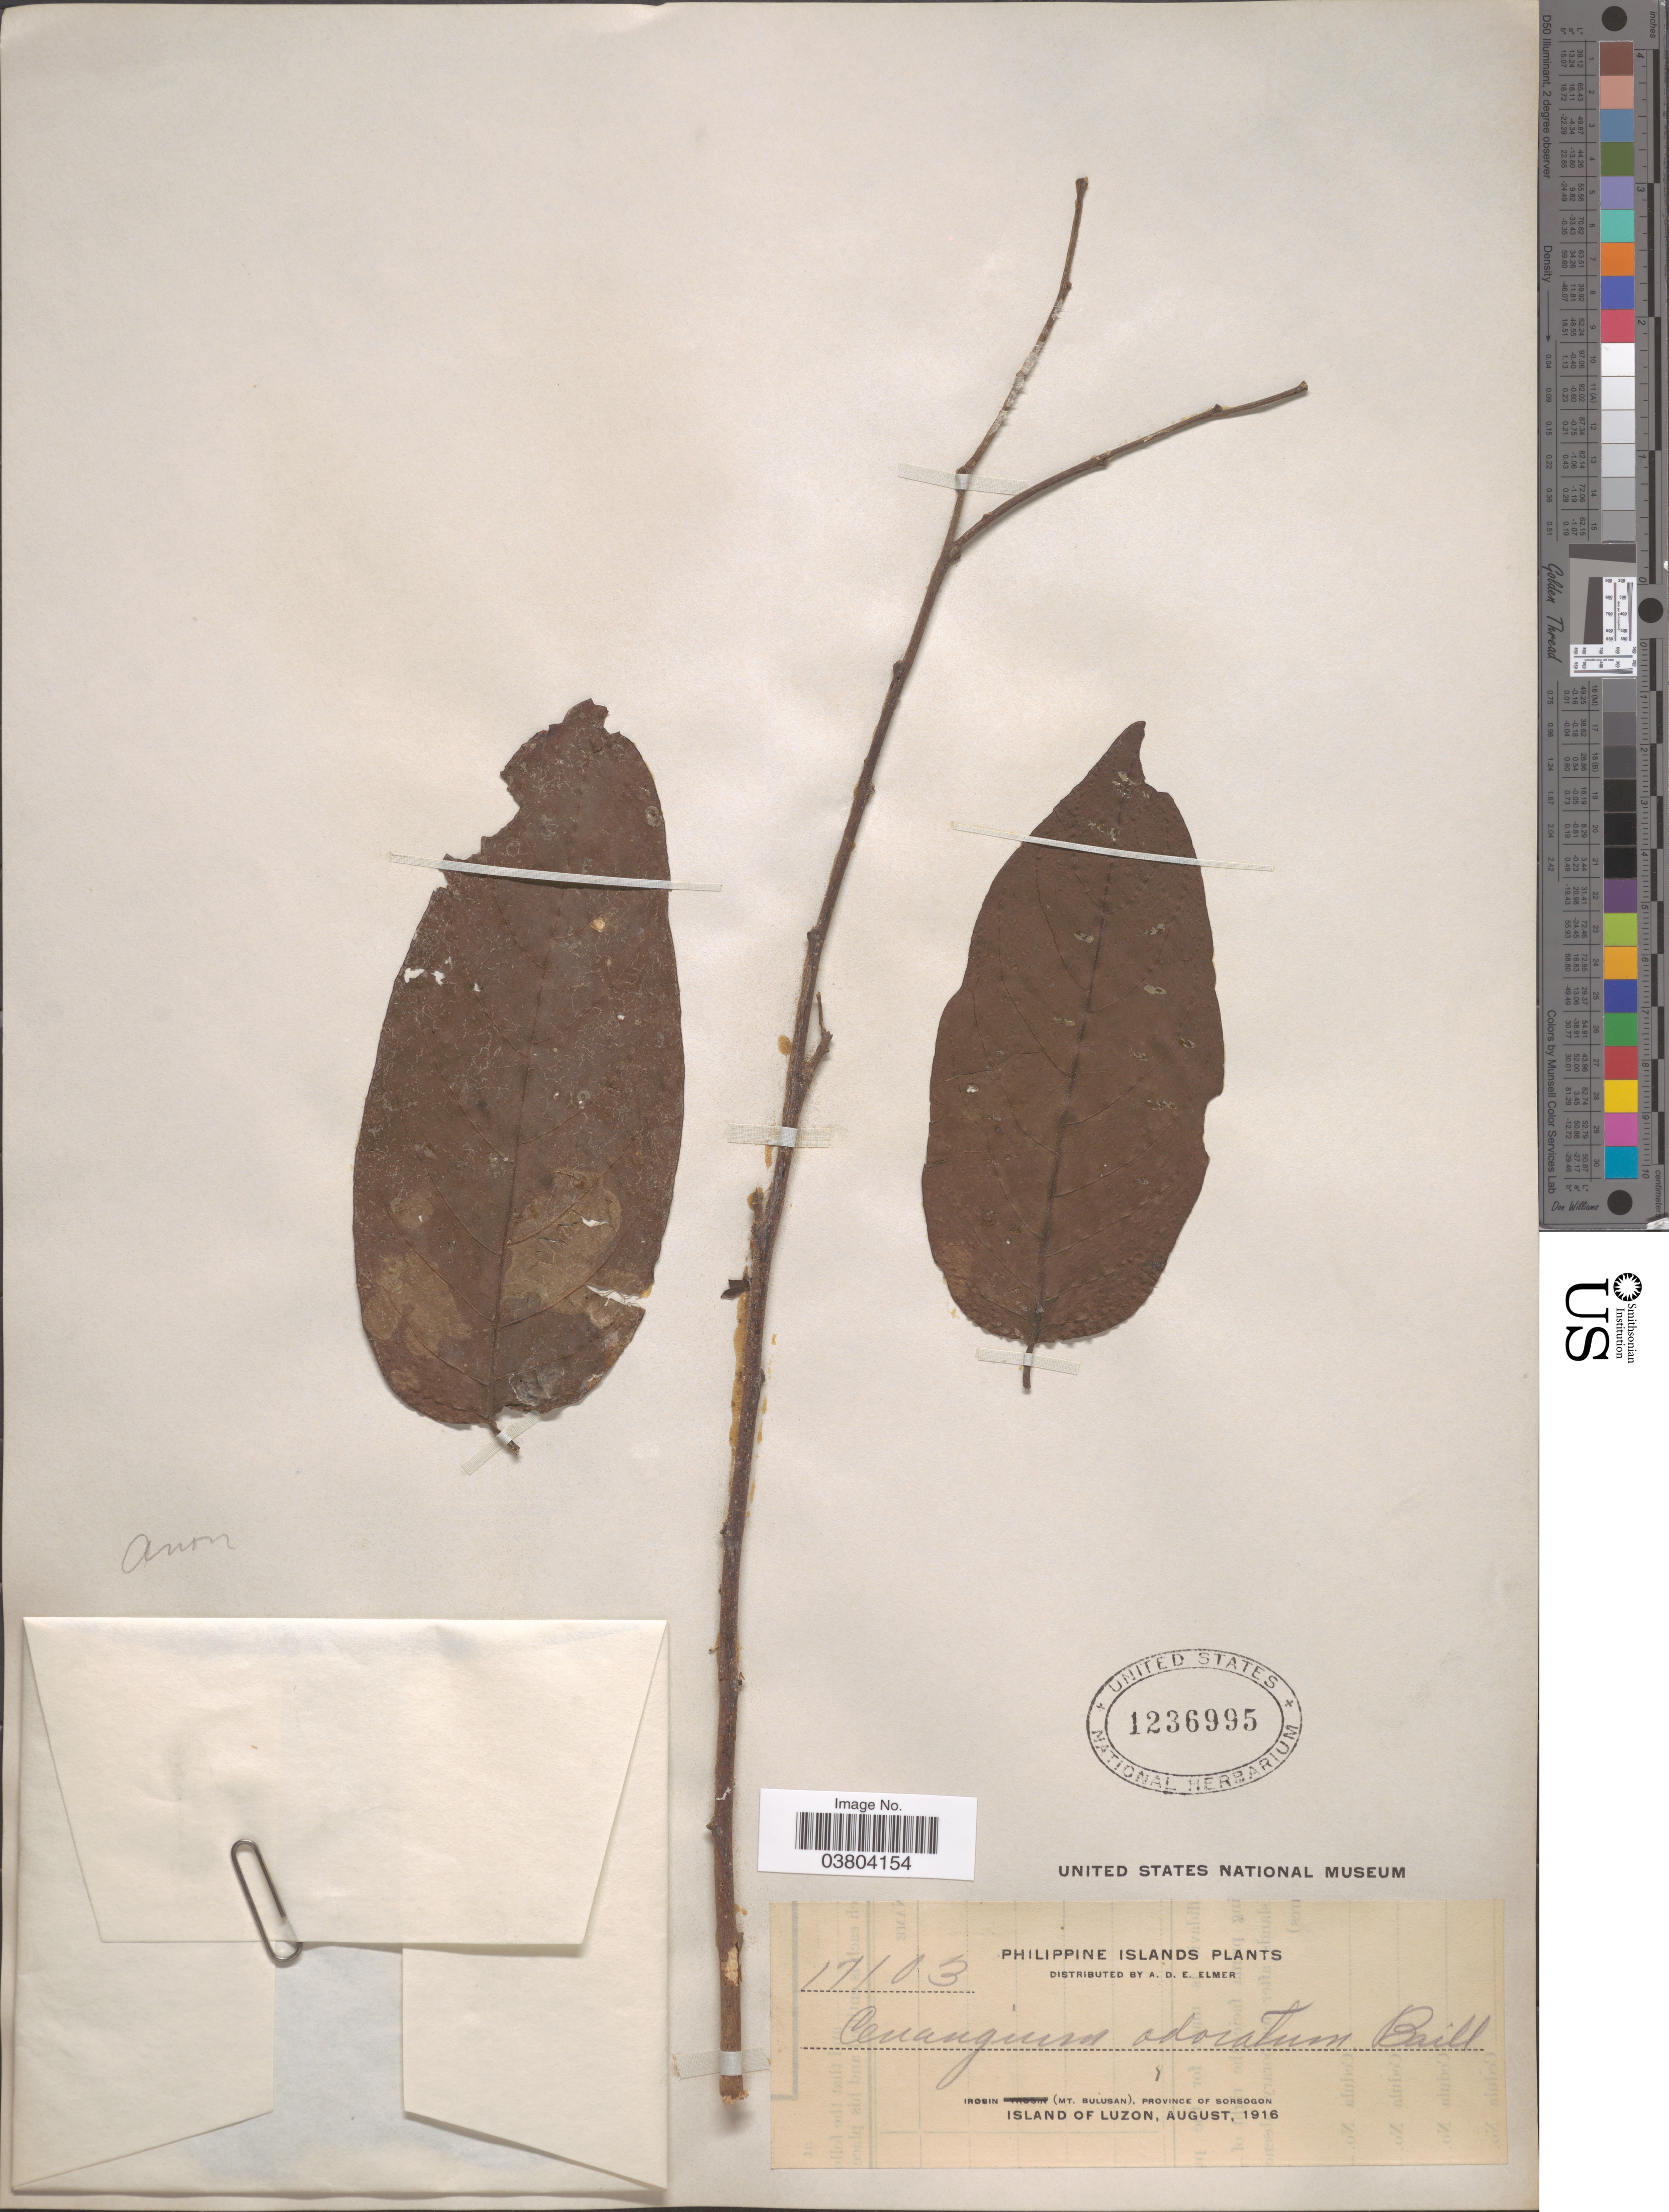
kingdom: Plantae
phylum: Tracheophyta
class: Magnoliopsida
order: Magnoliales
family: Annonaceae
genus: Cananga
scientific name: Cananga odorata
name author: (Lam.) Hook. f. & Thomson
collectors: A. D. E. Elmer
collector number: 17103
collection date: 1916-08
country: Philippines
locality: Philippine Islands. Irosin (Mt. Bulusan), Province of Sorsogon. Island of Luzon.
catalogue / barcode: US 1236995